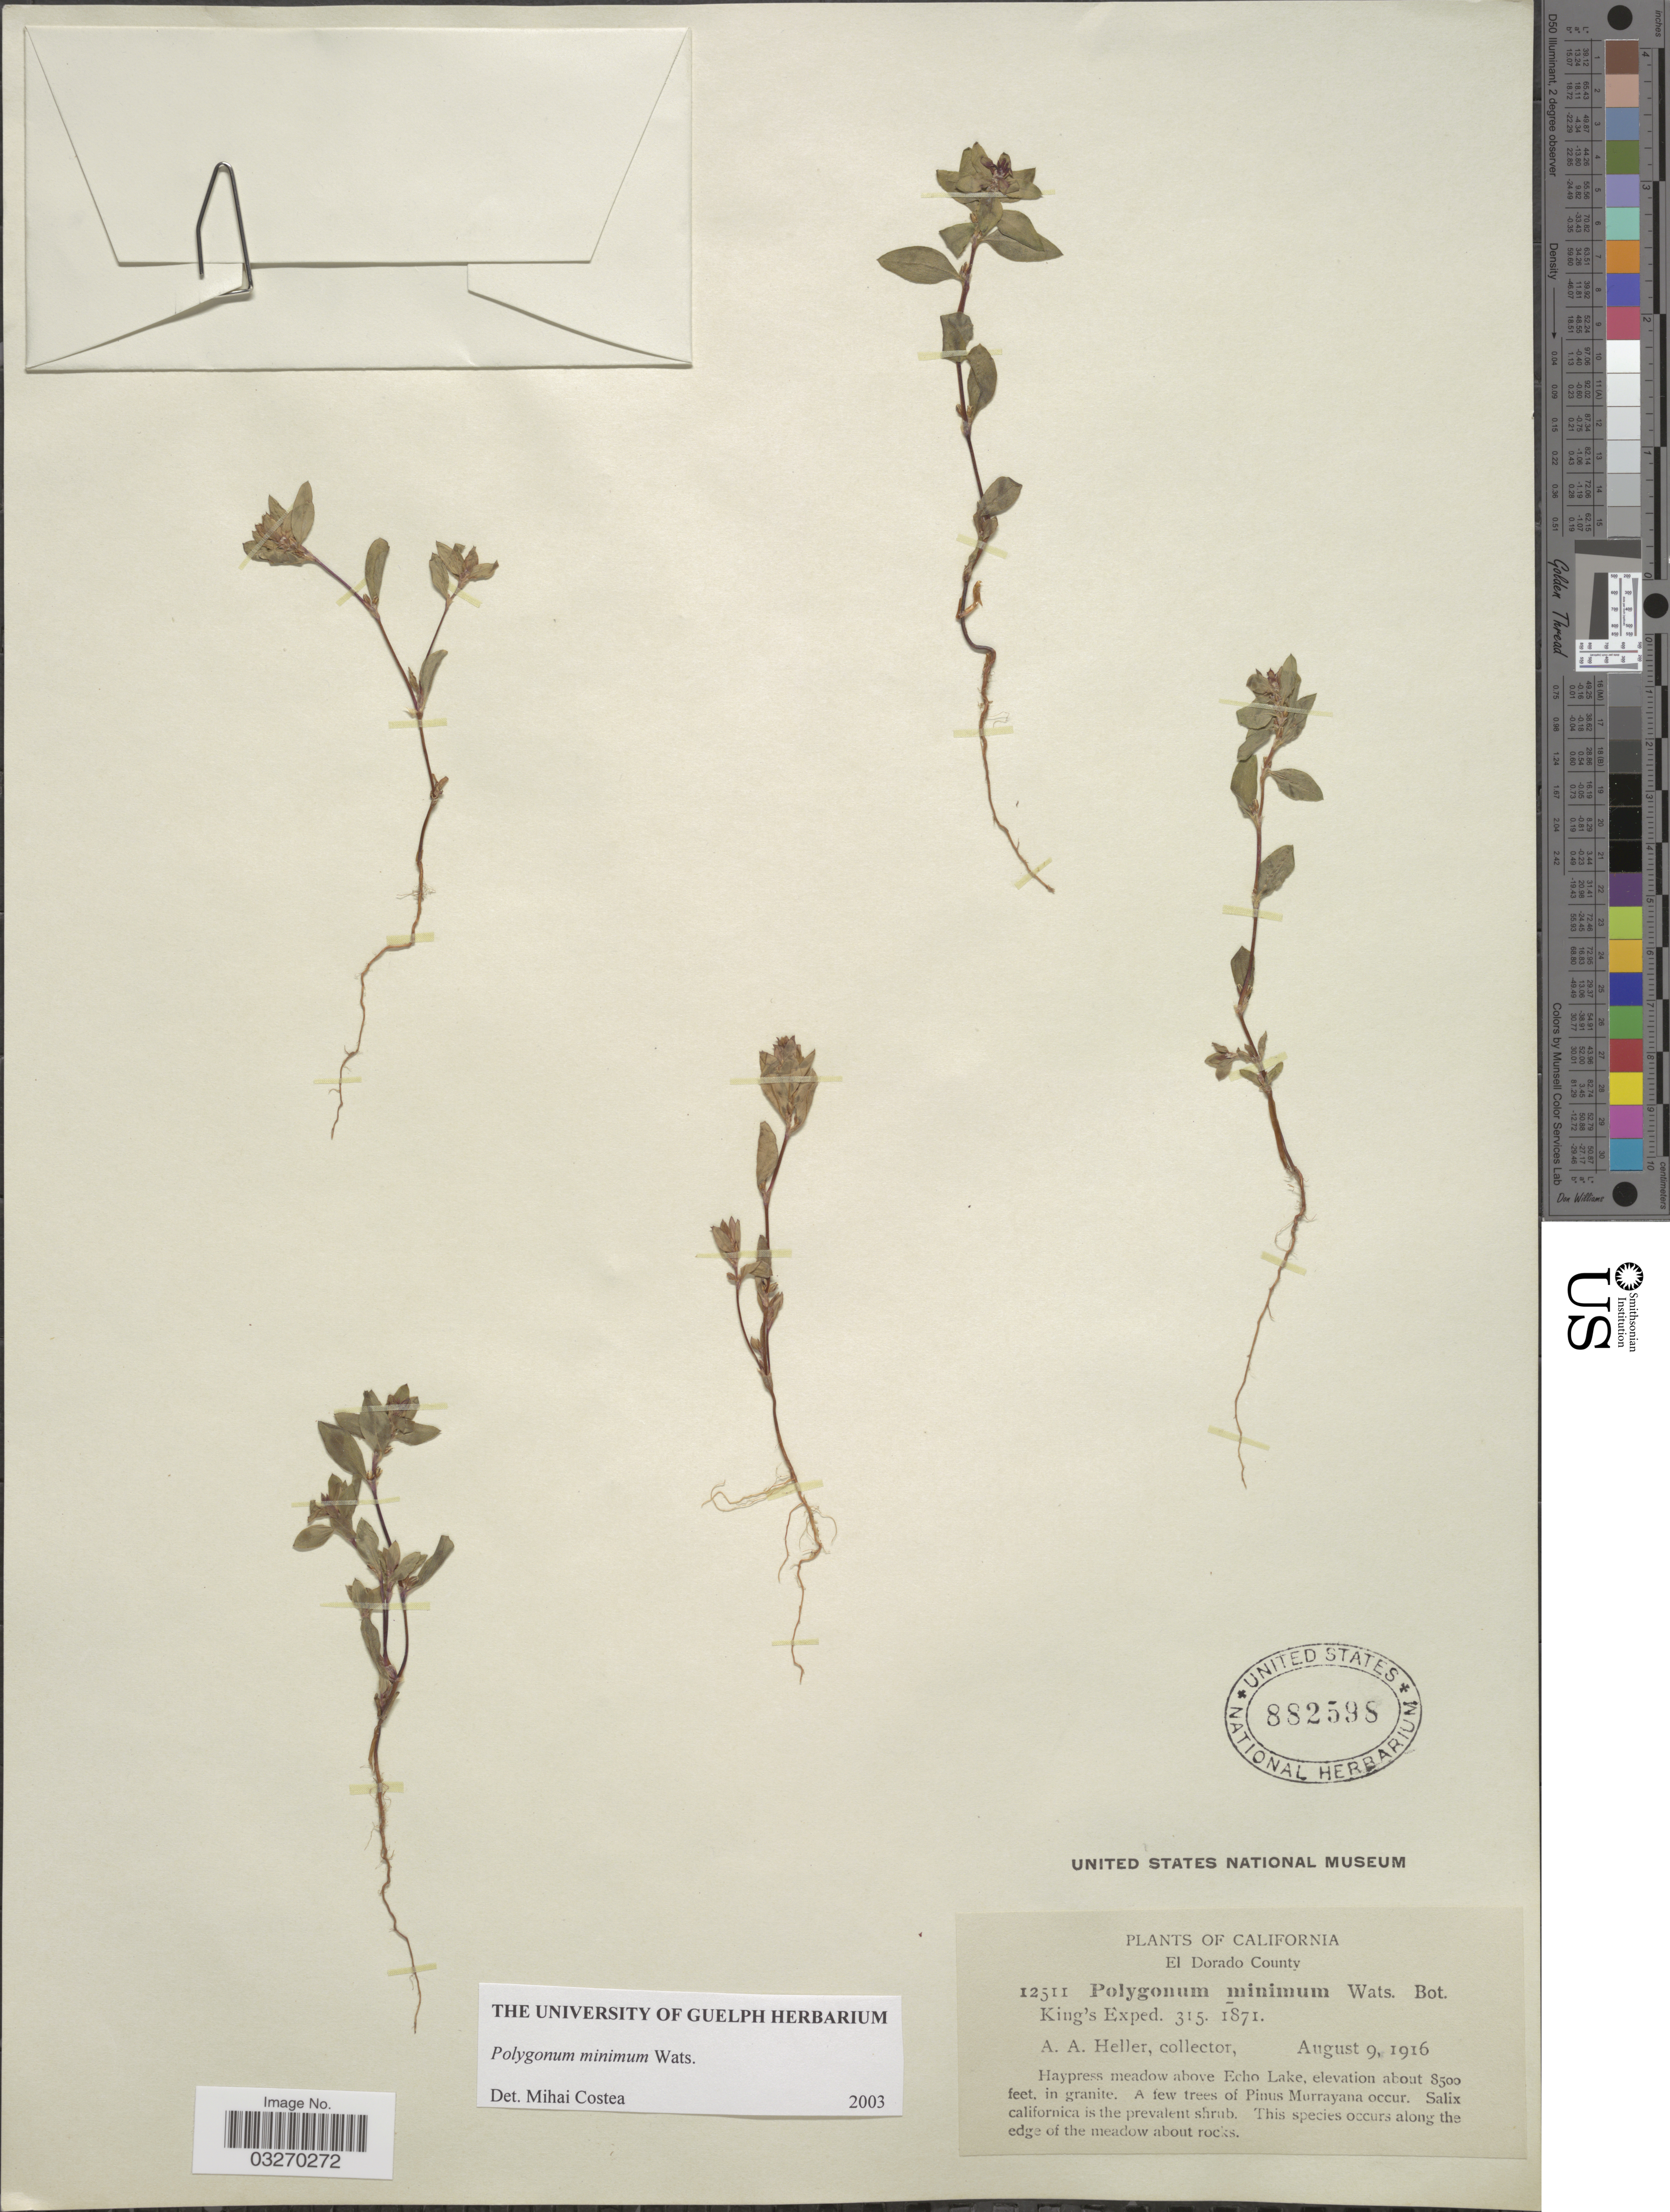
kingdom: Plantae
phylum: Tracheophyta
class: Magnoliopsida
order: Caryophyllales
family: Polygonaceae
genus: Polygonum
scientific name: Polygonum minimum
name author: S. Watson in C. King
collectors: A. A. Heller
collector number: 12511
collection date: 1916-08-09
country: United States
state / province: California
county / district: El Dorado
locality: El Dorado County. Haypress meadow above Echo Lake.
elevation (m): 2591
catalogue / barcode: US 882598